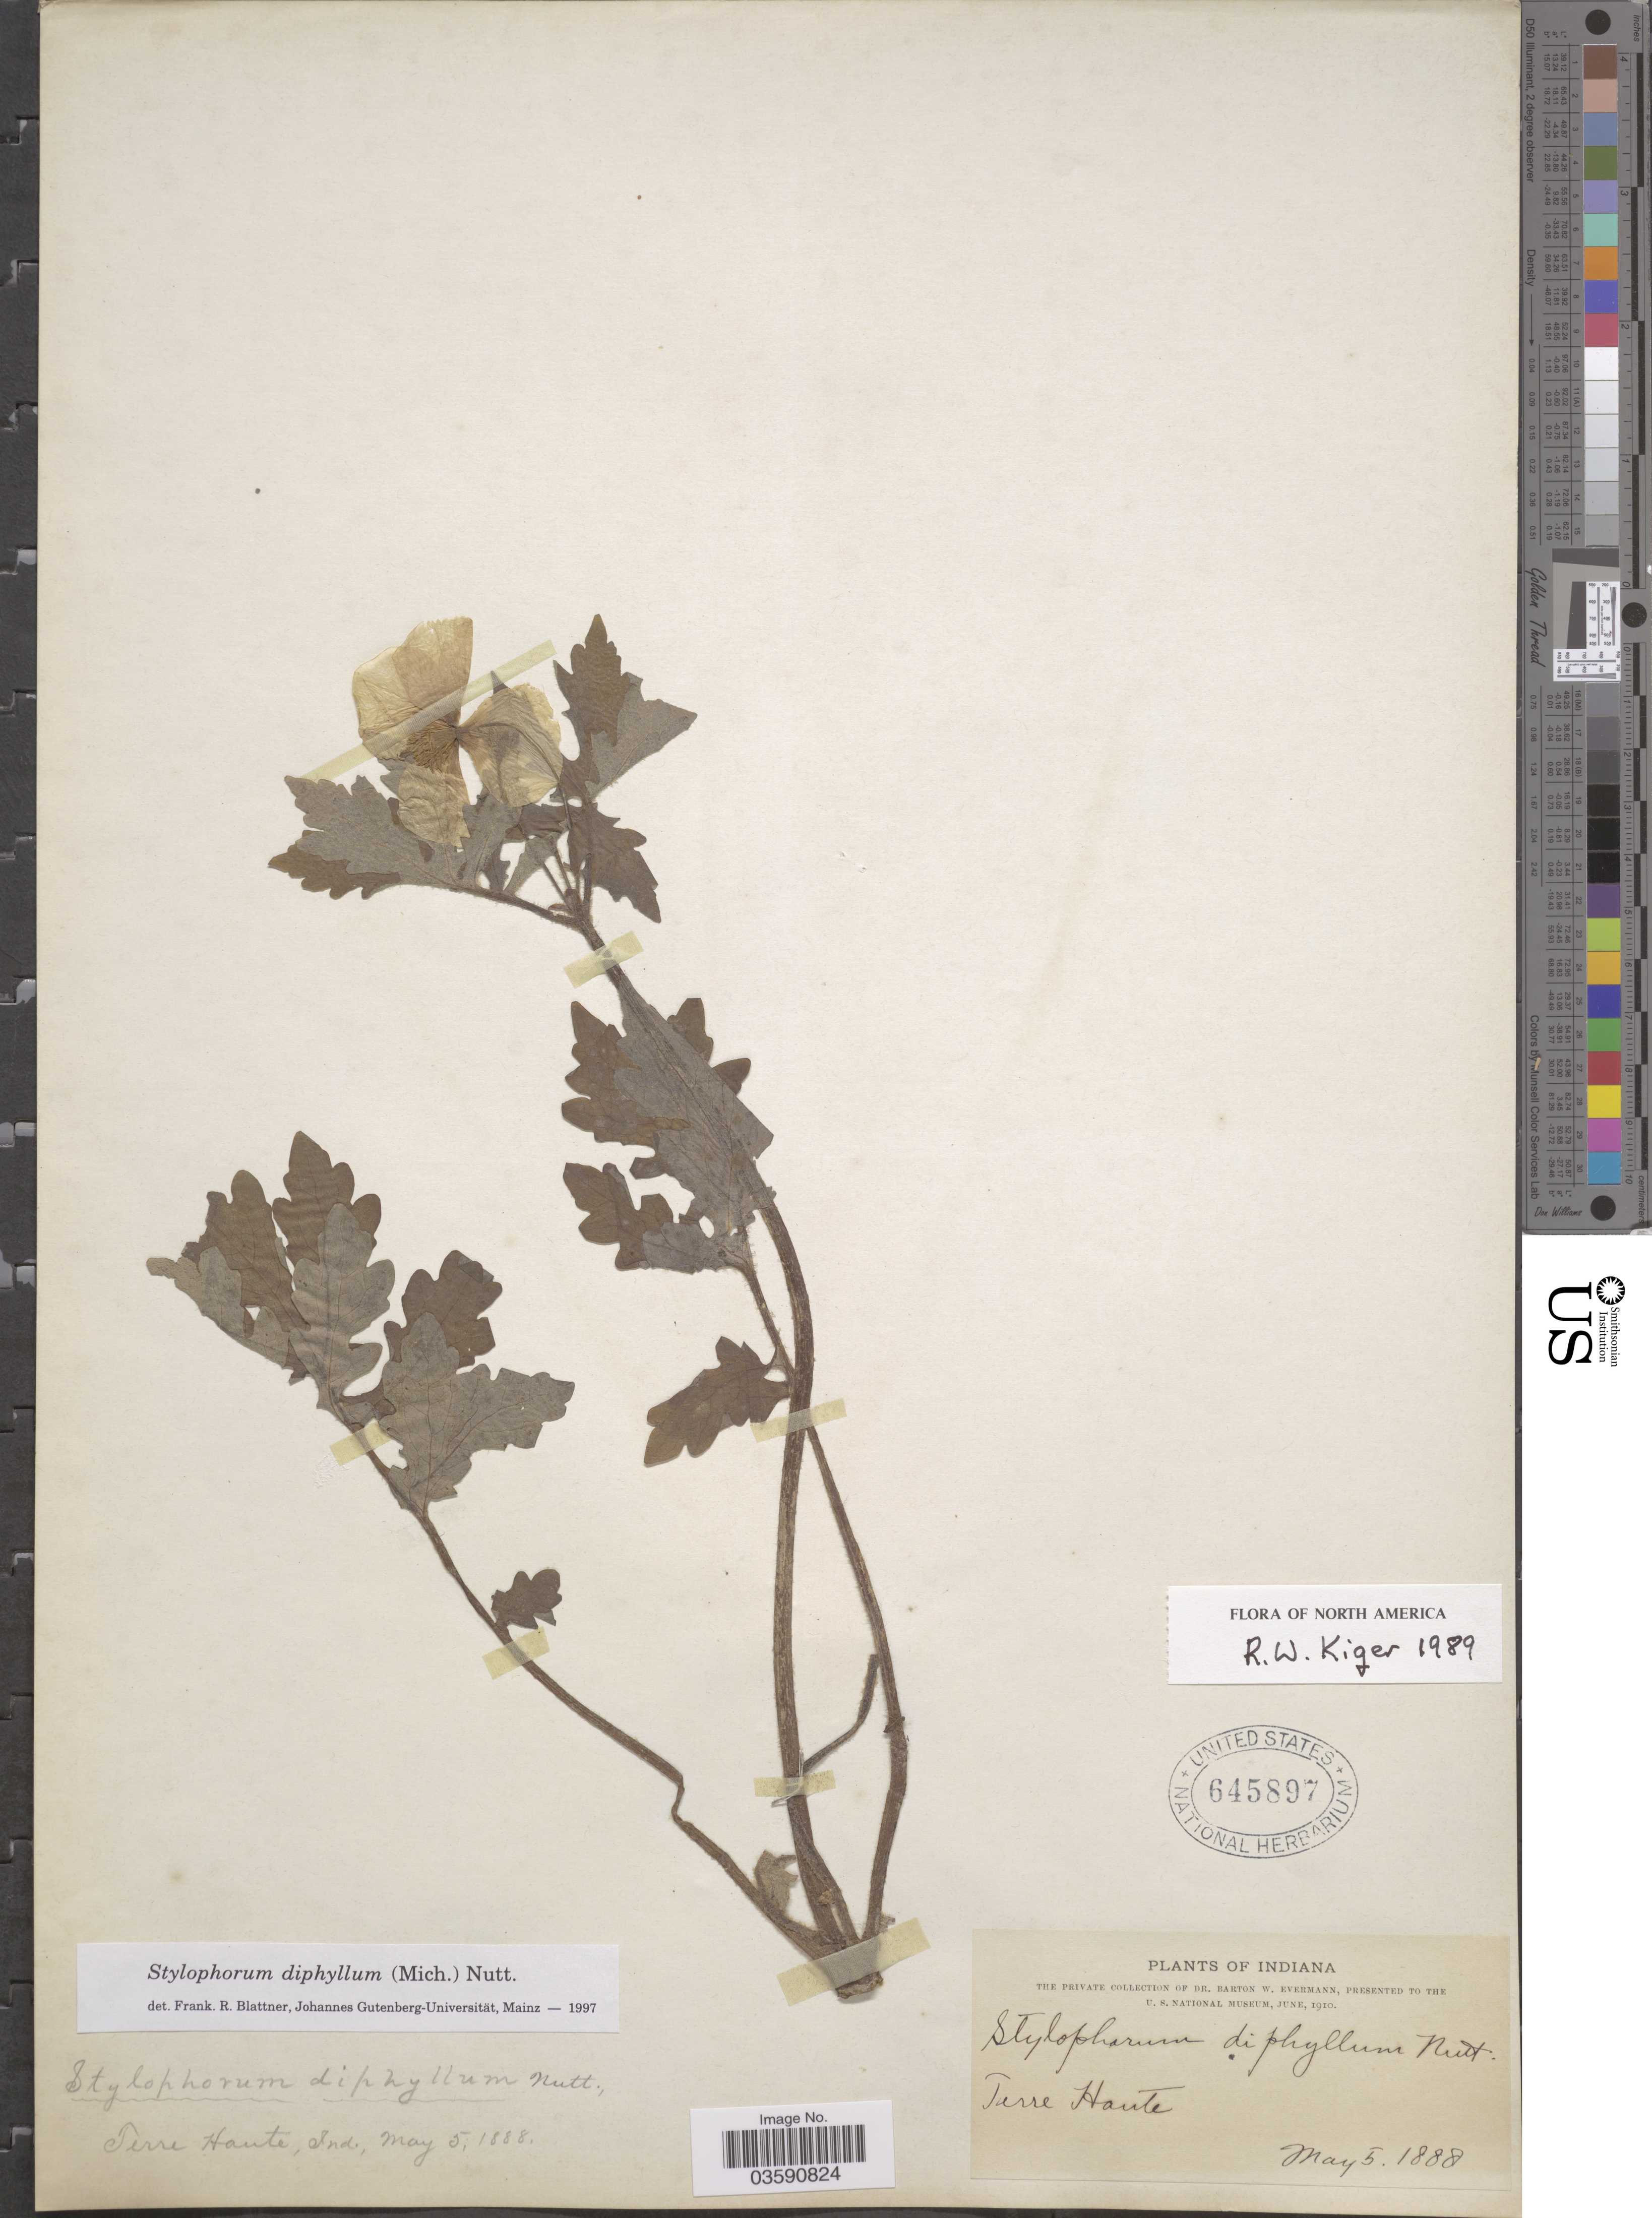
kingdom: Plantae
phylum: Tracheophyta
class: Magnoliopsida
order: Ranunculales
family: Papaveraceae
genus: Stylophorum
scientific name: Stylophorum diphyllum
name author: (Michx.) Nutt.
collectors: B. W. Evermann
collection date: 1888-05-05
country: United States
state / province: Indiana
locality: Terre Haute.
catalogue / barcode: US 645897